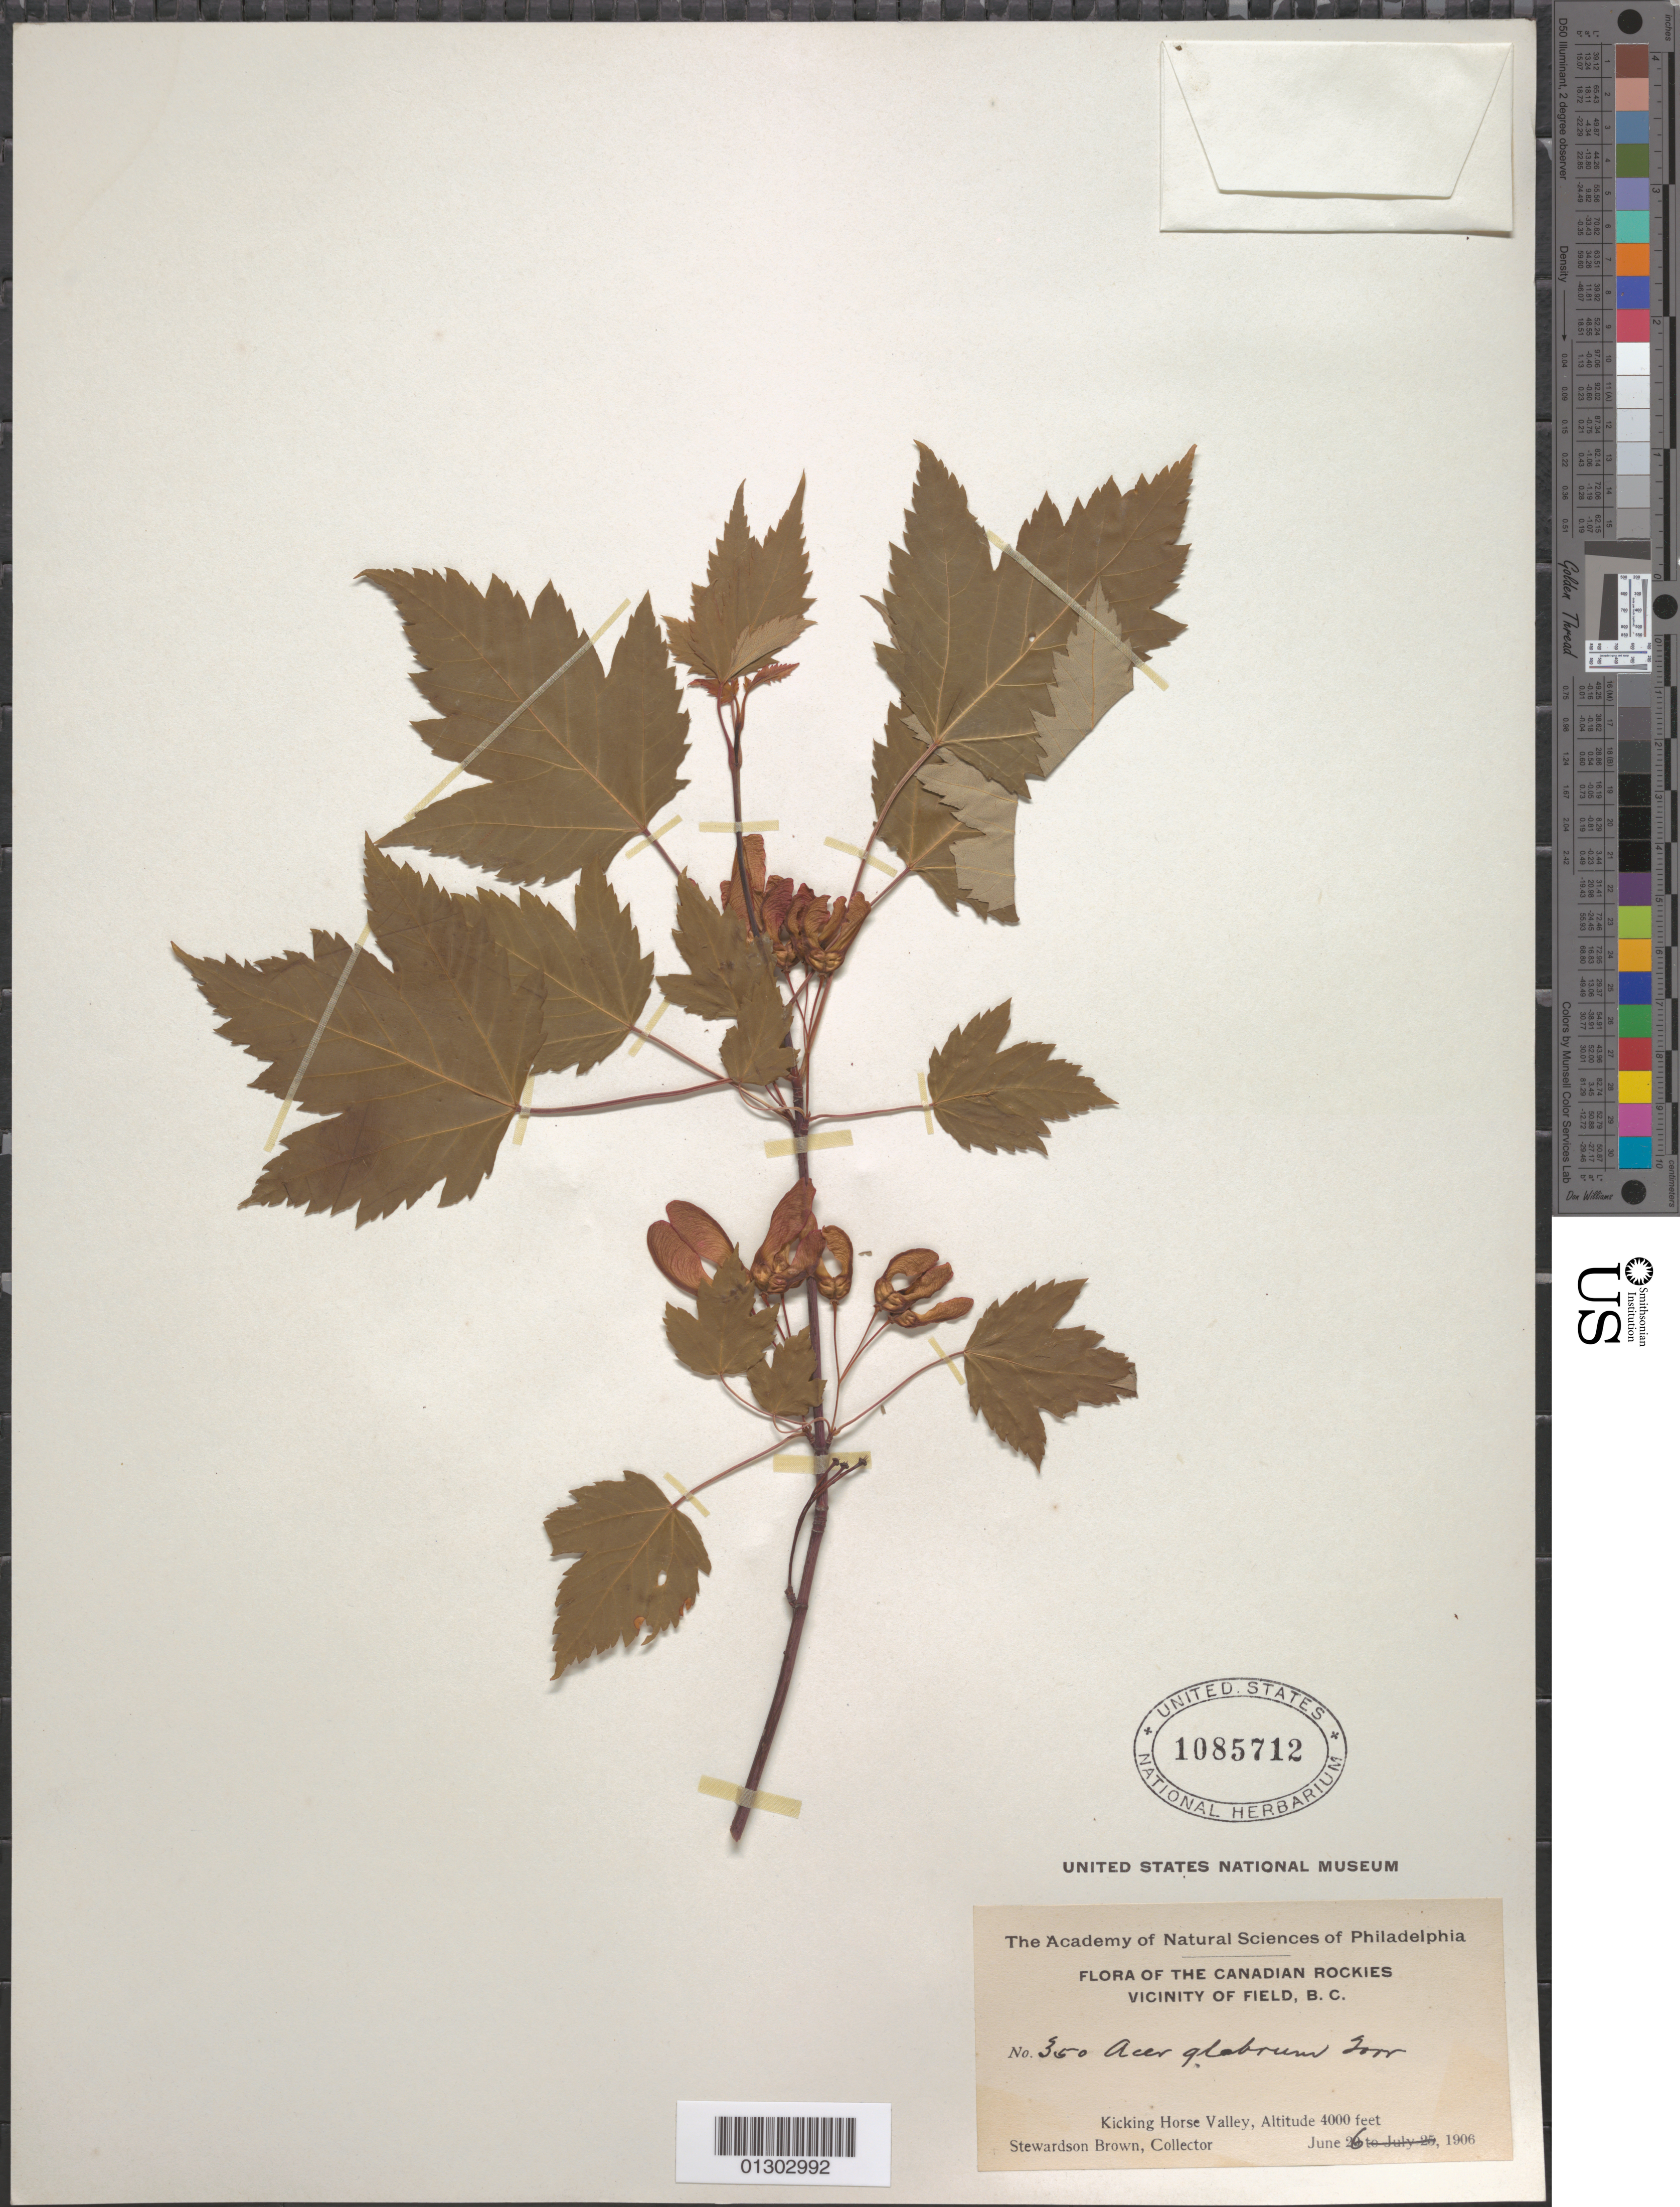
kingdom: Plantae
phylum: Tracheophyta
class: Magnoliopsida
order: Sapindales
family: Sapindaceae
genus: Acer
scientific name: Acer glabrum var. douglasii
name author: (Hook.) Dippel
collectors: S. Brown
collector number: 350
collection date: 1906-06-06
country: Canada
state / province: British Columbia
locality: Field; Kicking Horse Valley.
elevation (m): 1219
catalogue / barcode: US 1085712